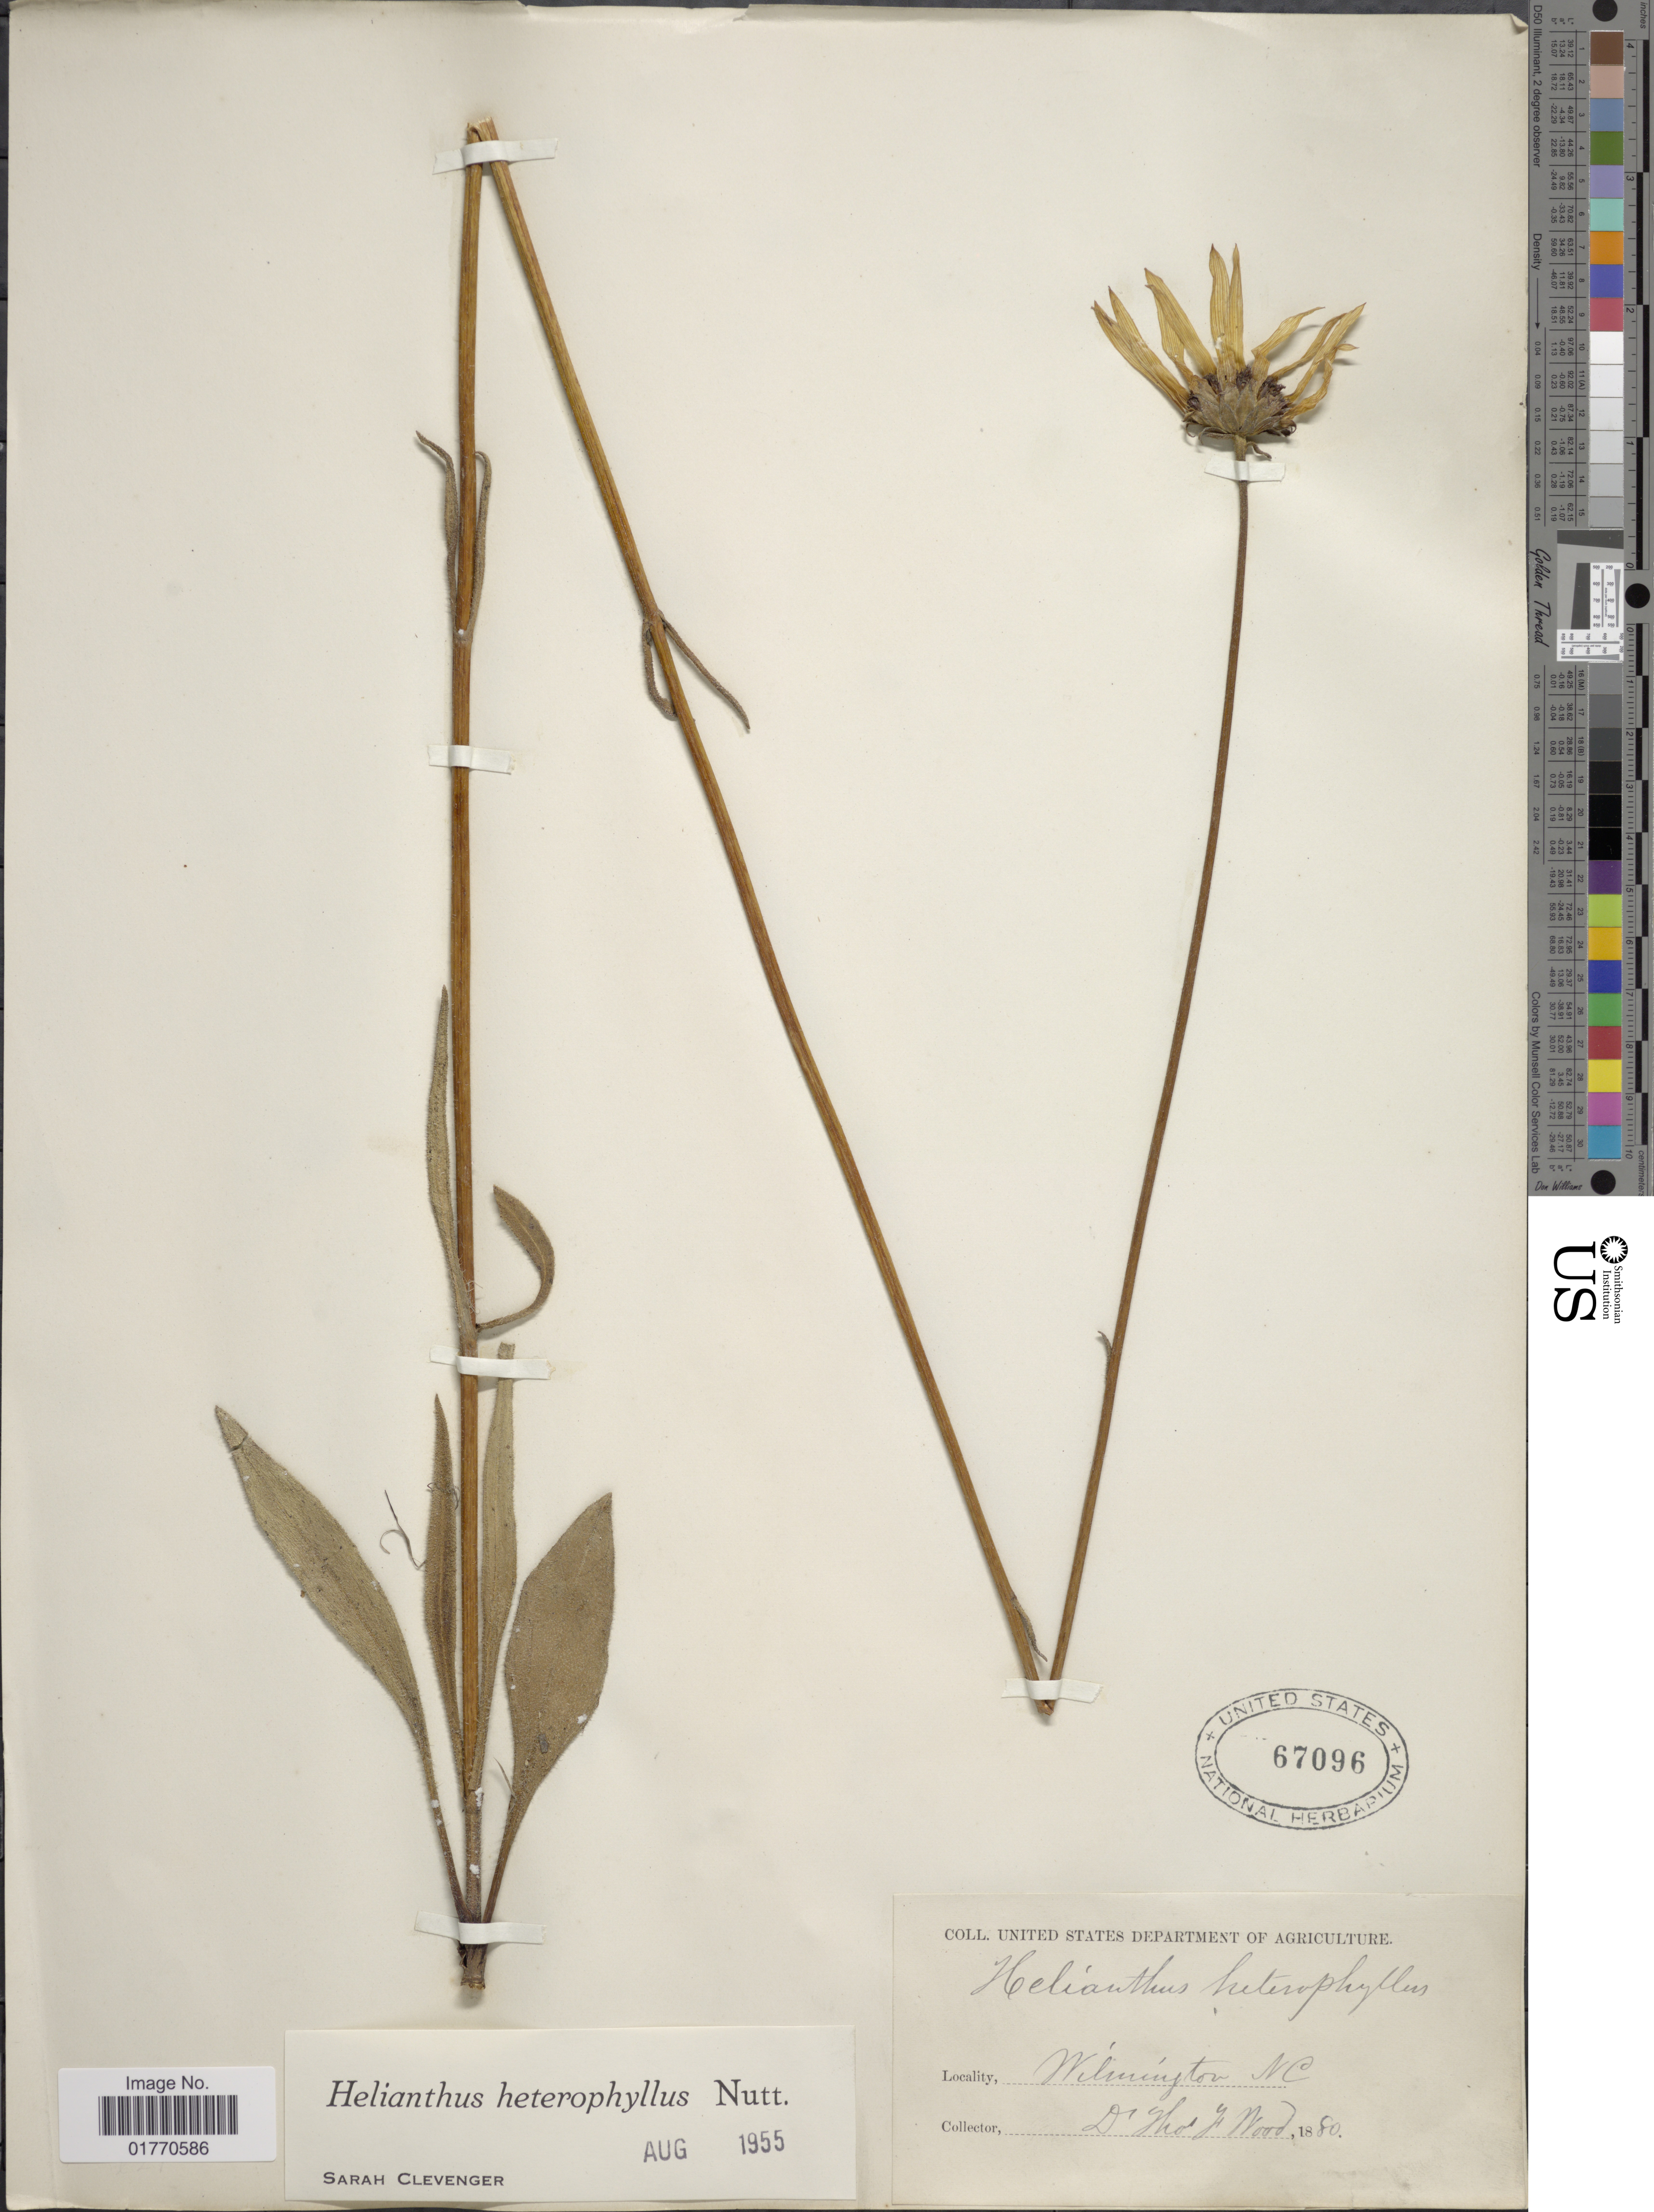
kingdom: Plantae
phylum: Tracheophyta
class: Magnoliopsida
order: Asterales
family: Asteraceae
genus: Helianthus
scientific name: Helianthus heterophyllus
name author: Nutt.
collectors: T. F. Wood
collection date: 1880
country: United States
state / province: North Carolina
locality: Wilmington, N. C.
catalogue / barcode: US 67096